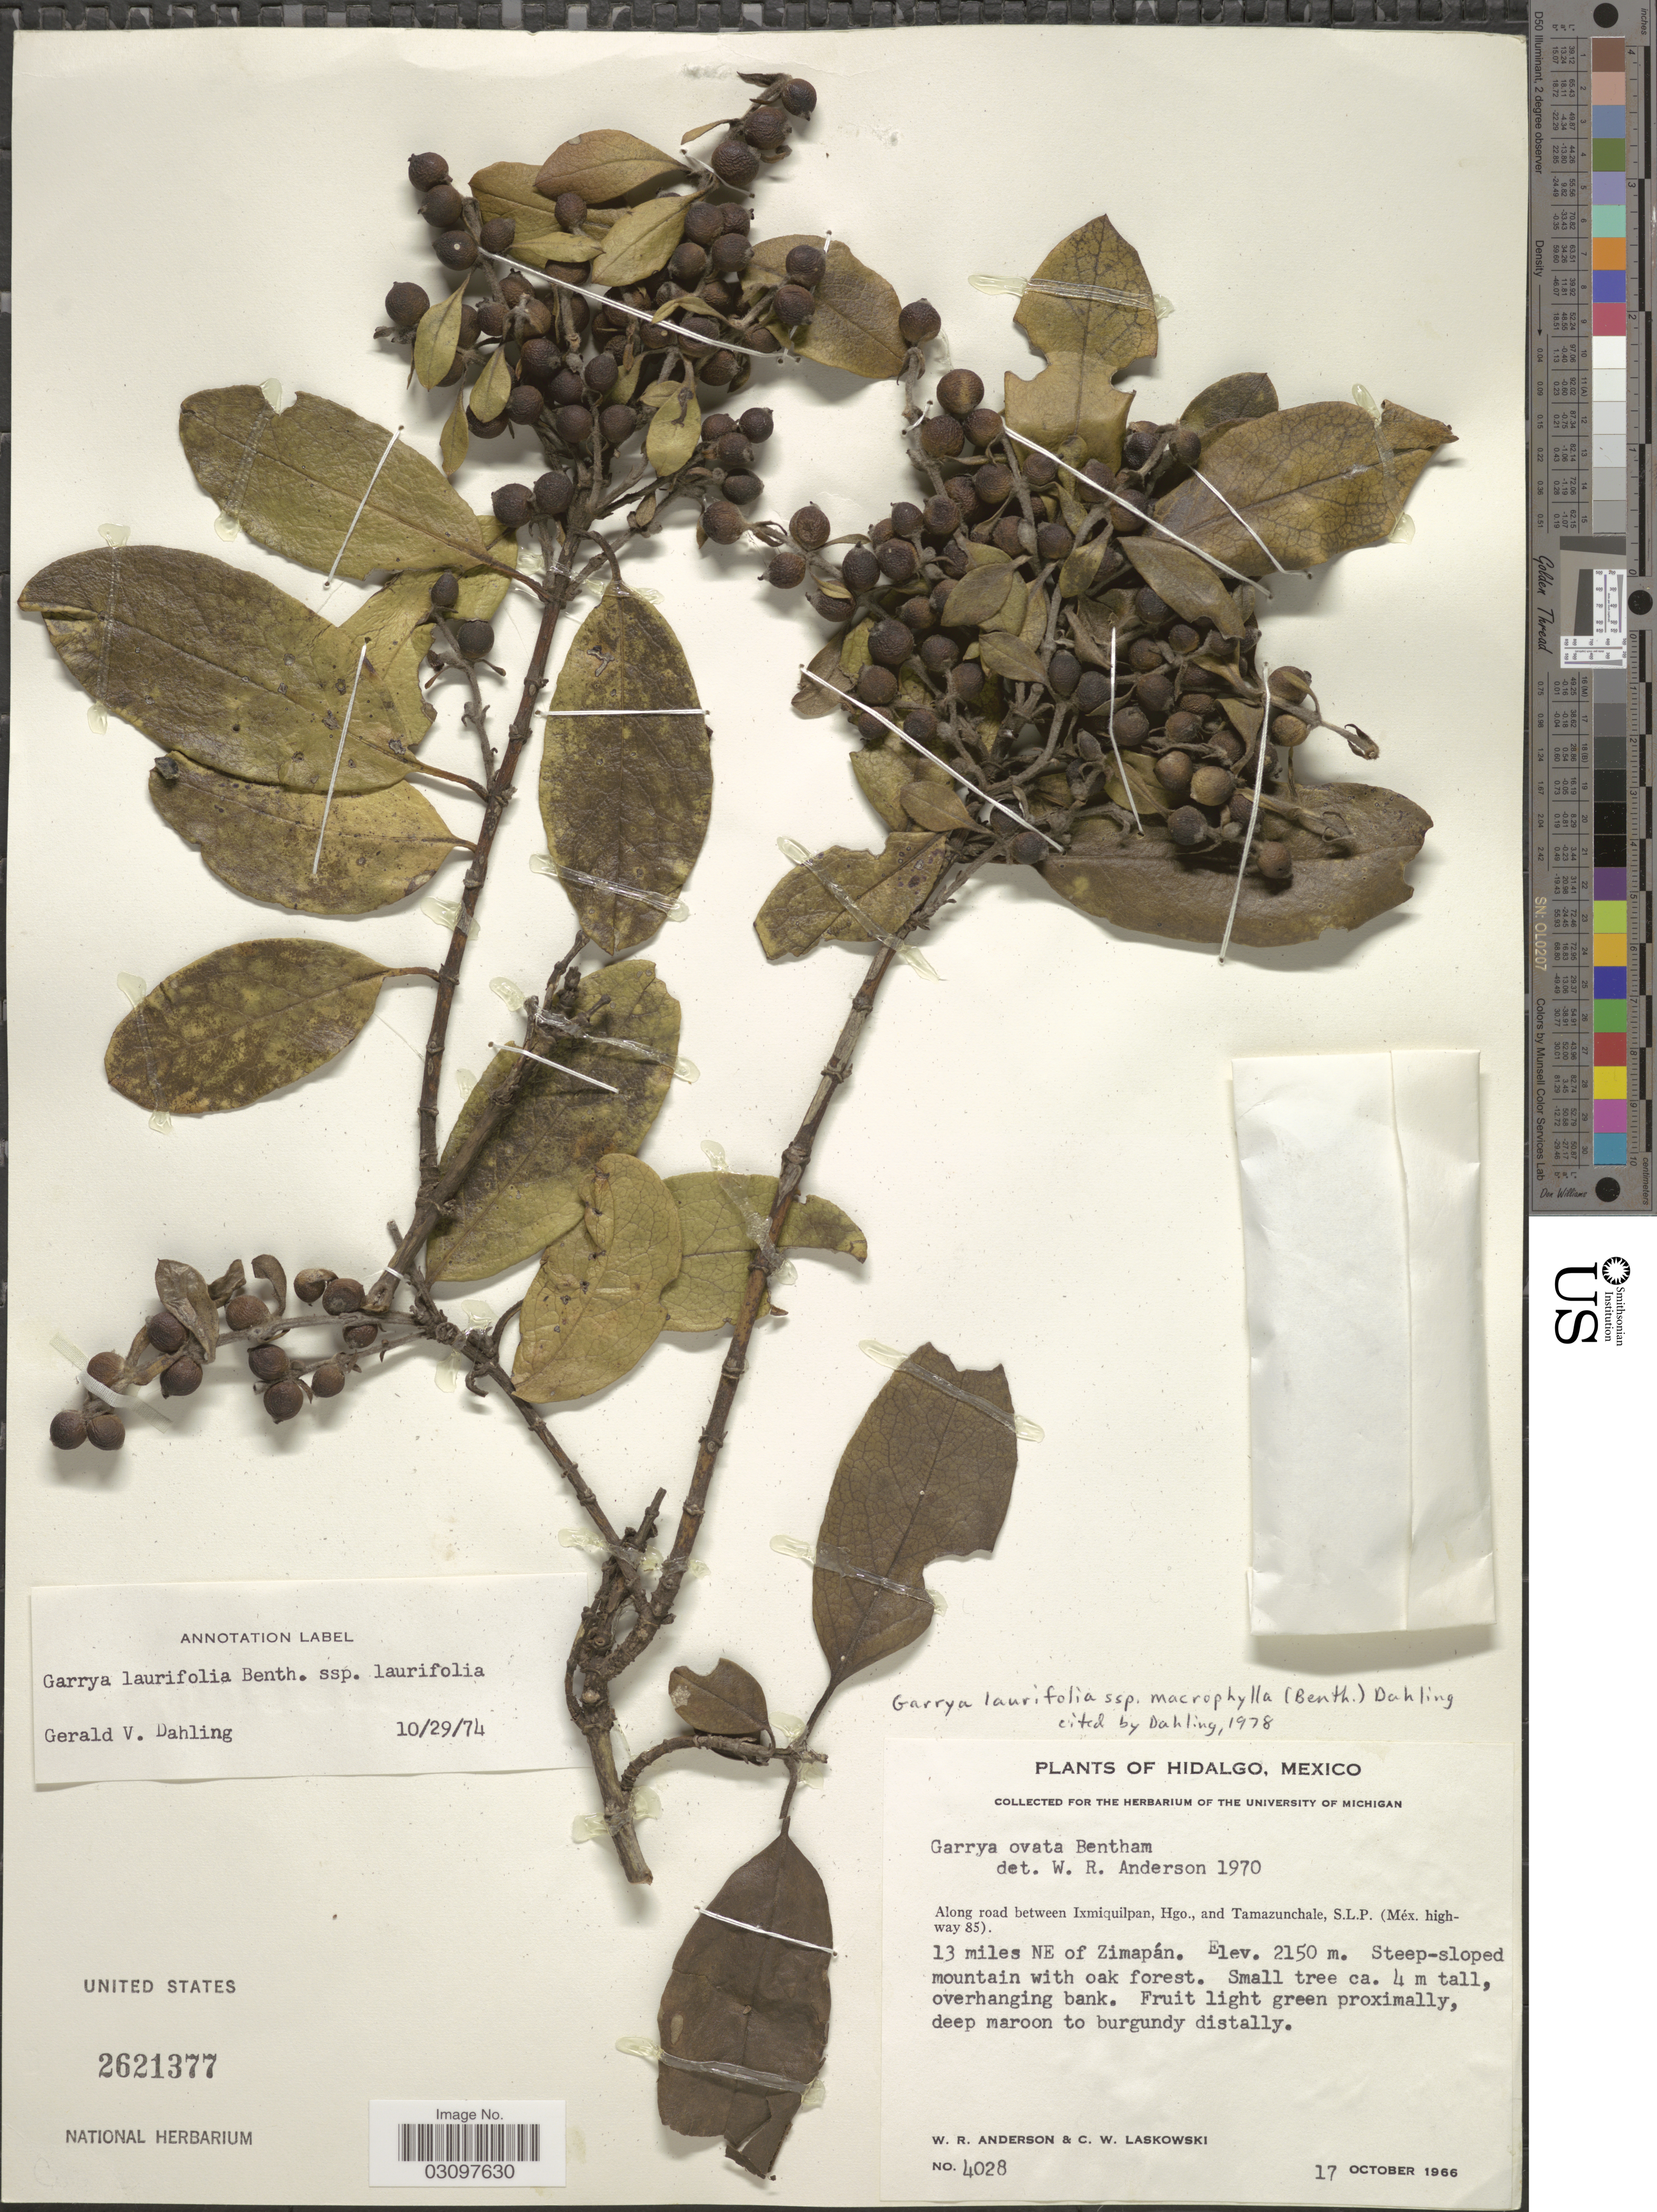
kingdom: Plantae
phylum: Tracheophyta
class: Magnoliopsida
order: Garryales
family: Garryaceae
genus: Garrya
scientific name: Garrya laurifolia subsp. macrophylla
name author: (Benth.) Dahling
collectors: W. Anderson & C. Laskowski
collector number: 4028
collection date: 1966-10-17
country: Mexico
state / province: Hidalgo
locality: Along road between Ixmiquilpan, Hgo., and Tamazunchale, S.L.P. 13 miles NE of Zimapán.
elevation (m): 2150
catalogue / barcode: US 2621377